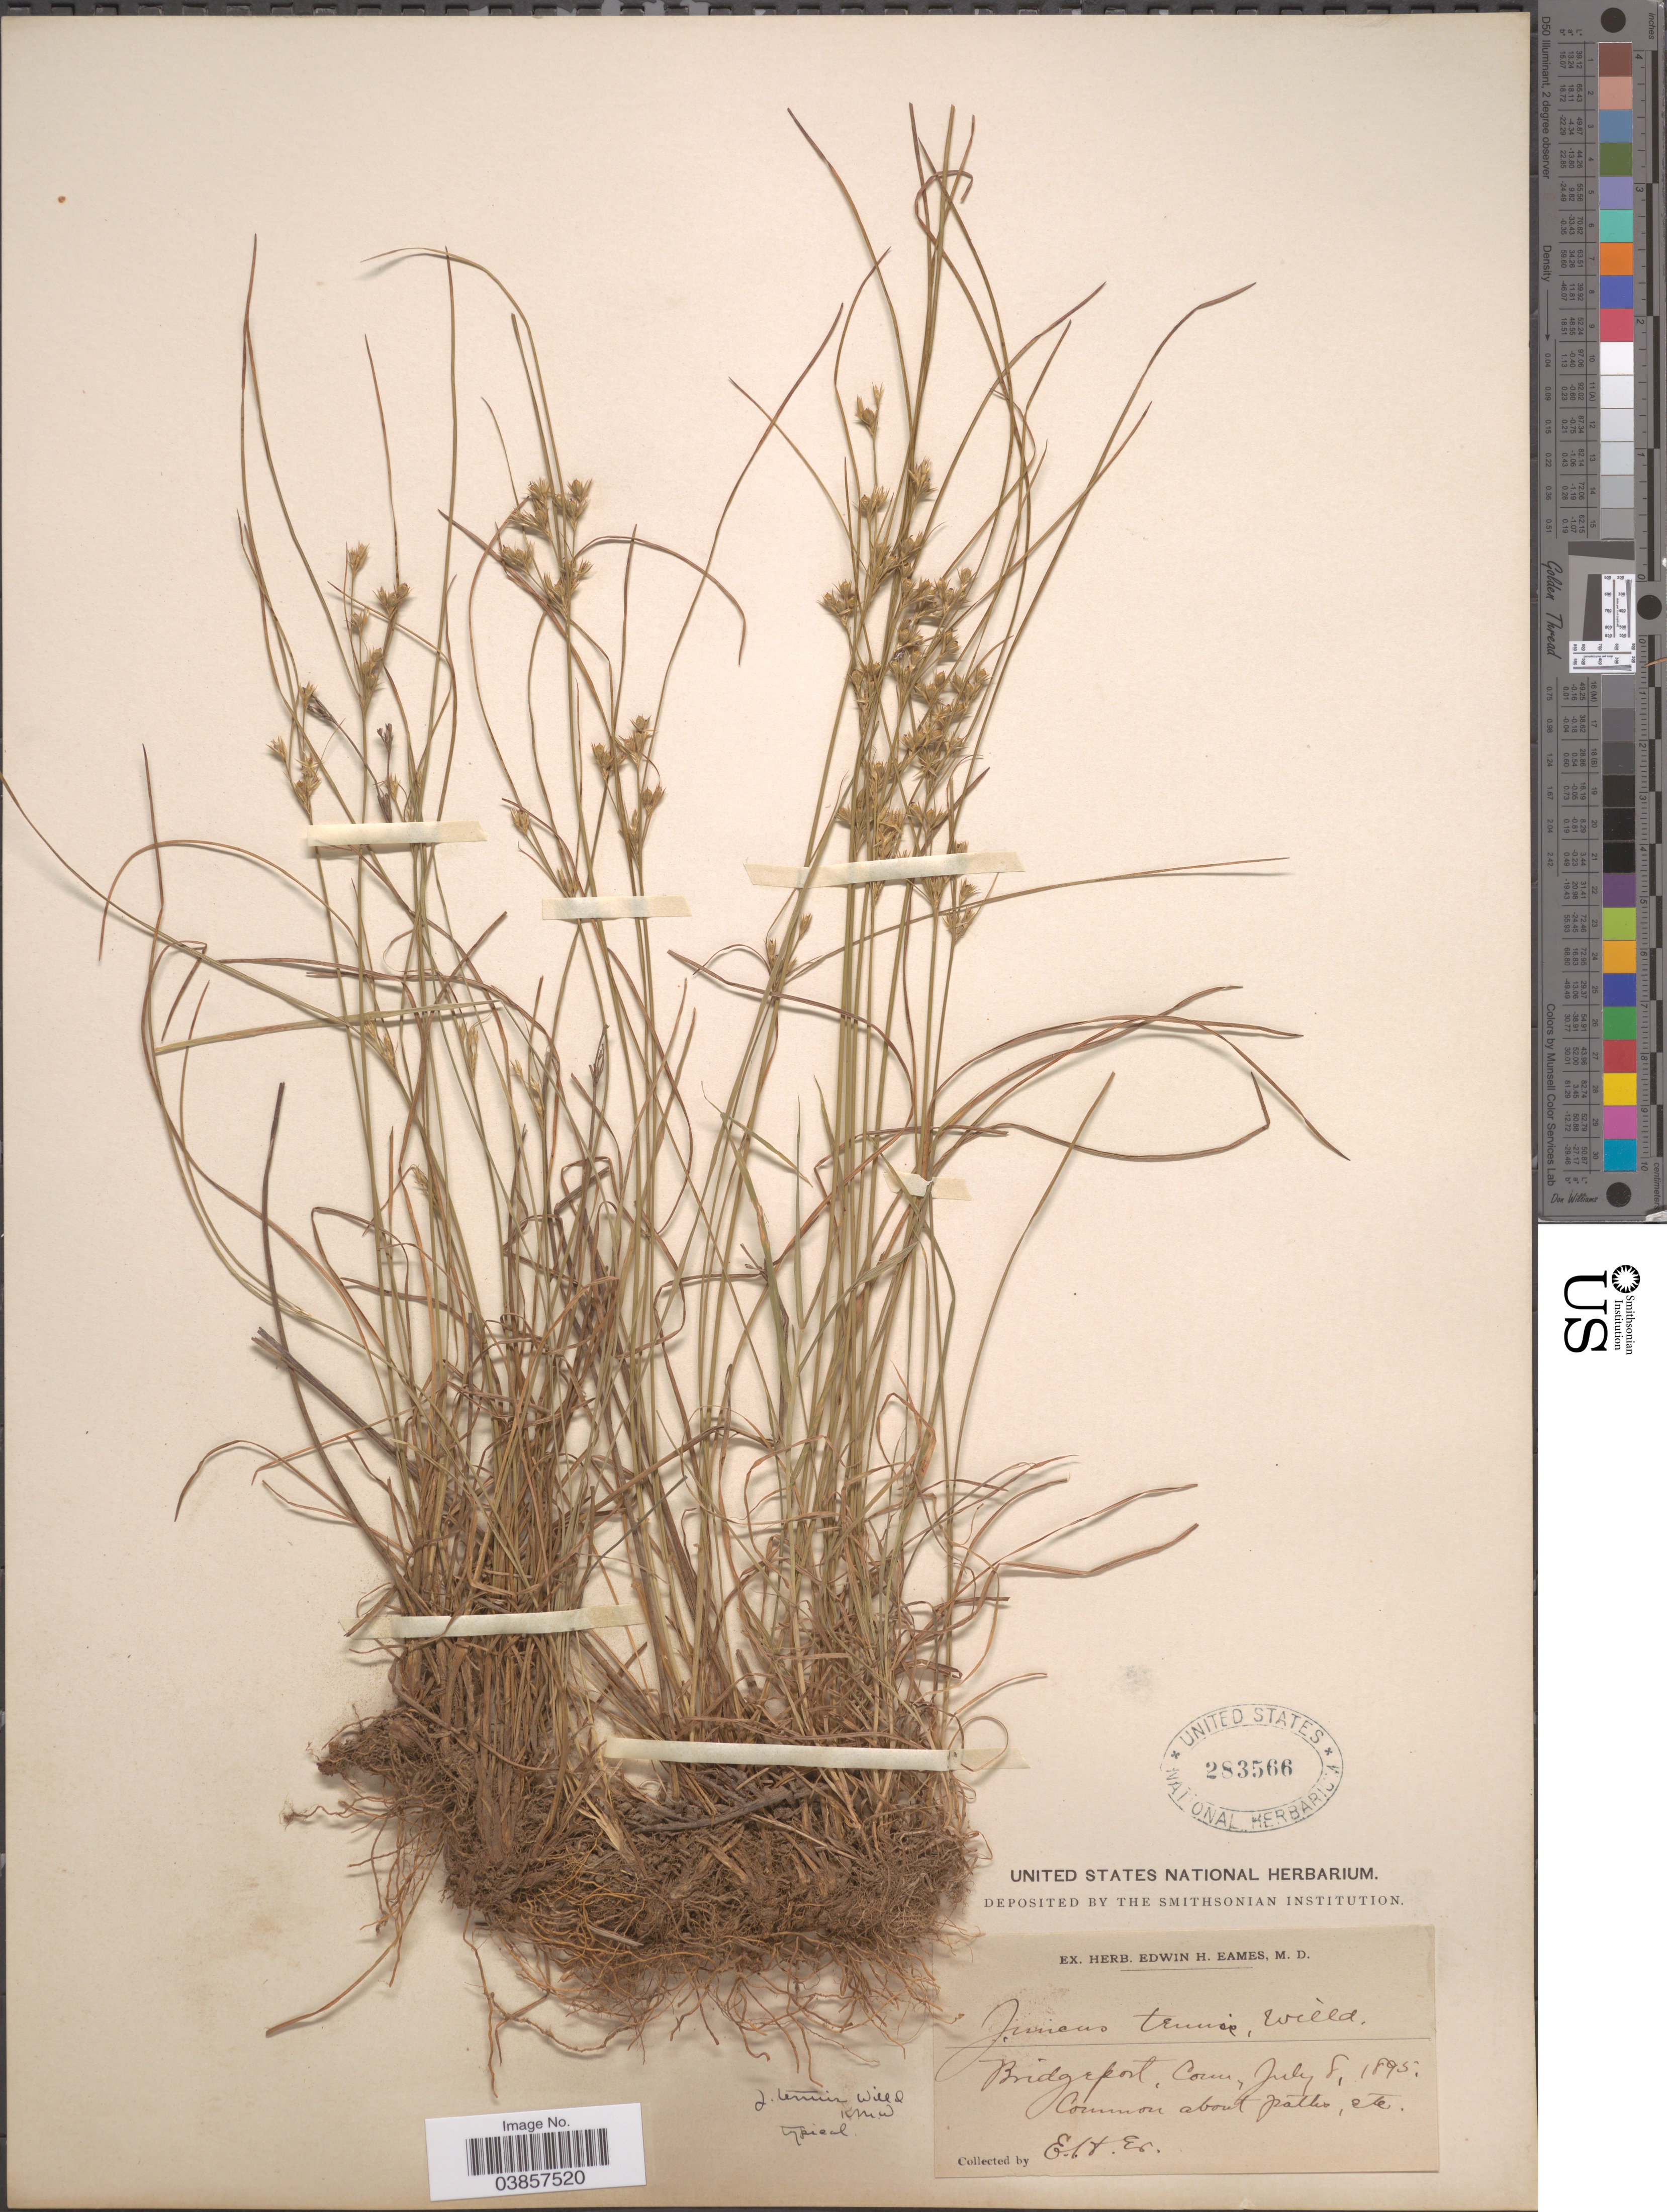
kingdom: Plantae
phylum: Tracheophyta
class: Liliopsida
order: Poales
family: Juncaceae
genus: Juncus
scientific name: Juncus tenuis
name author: Willd.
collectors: E. H. Eames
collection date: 1895-07-08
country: United States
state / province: Connecticut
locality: Bridgeport.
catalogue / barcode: US 283566